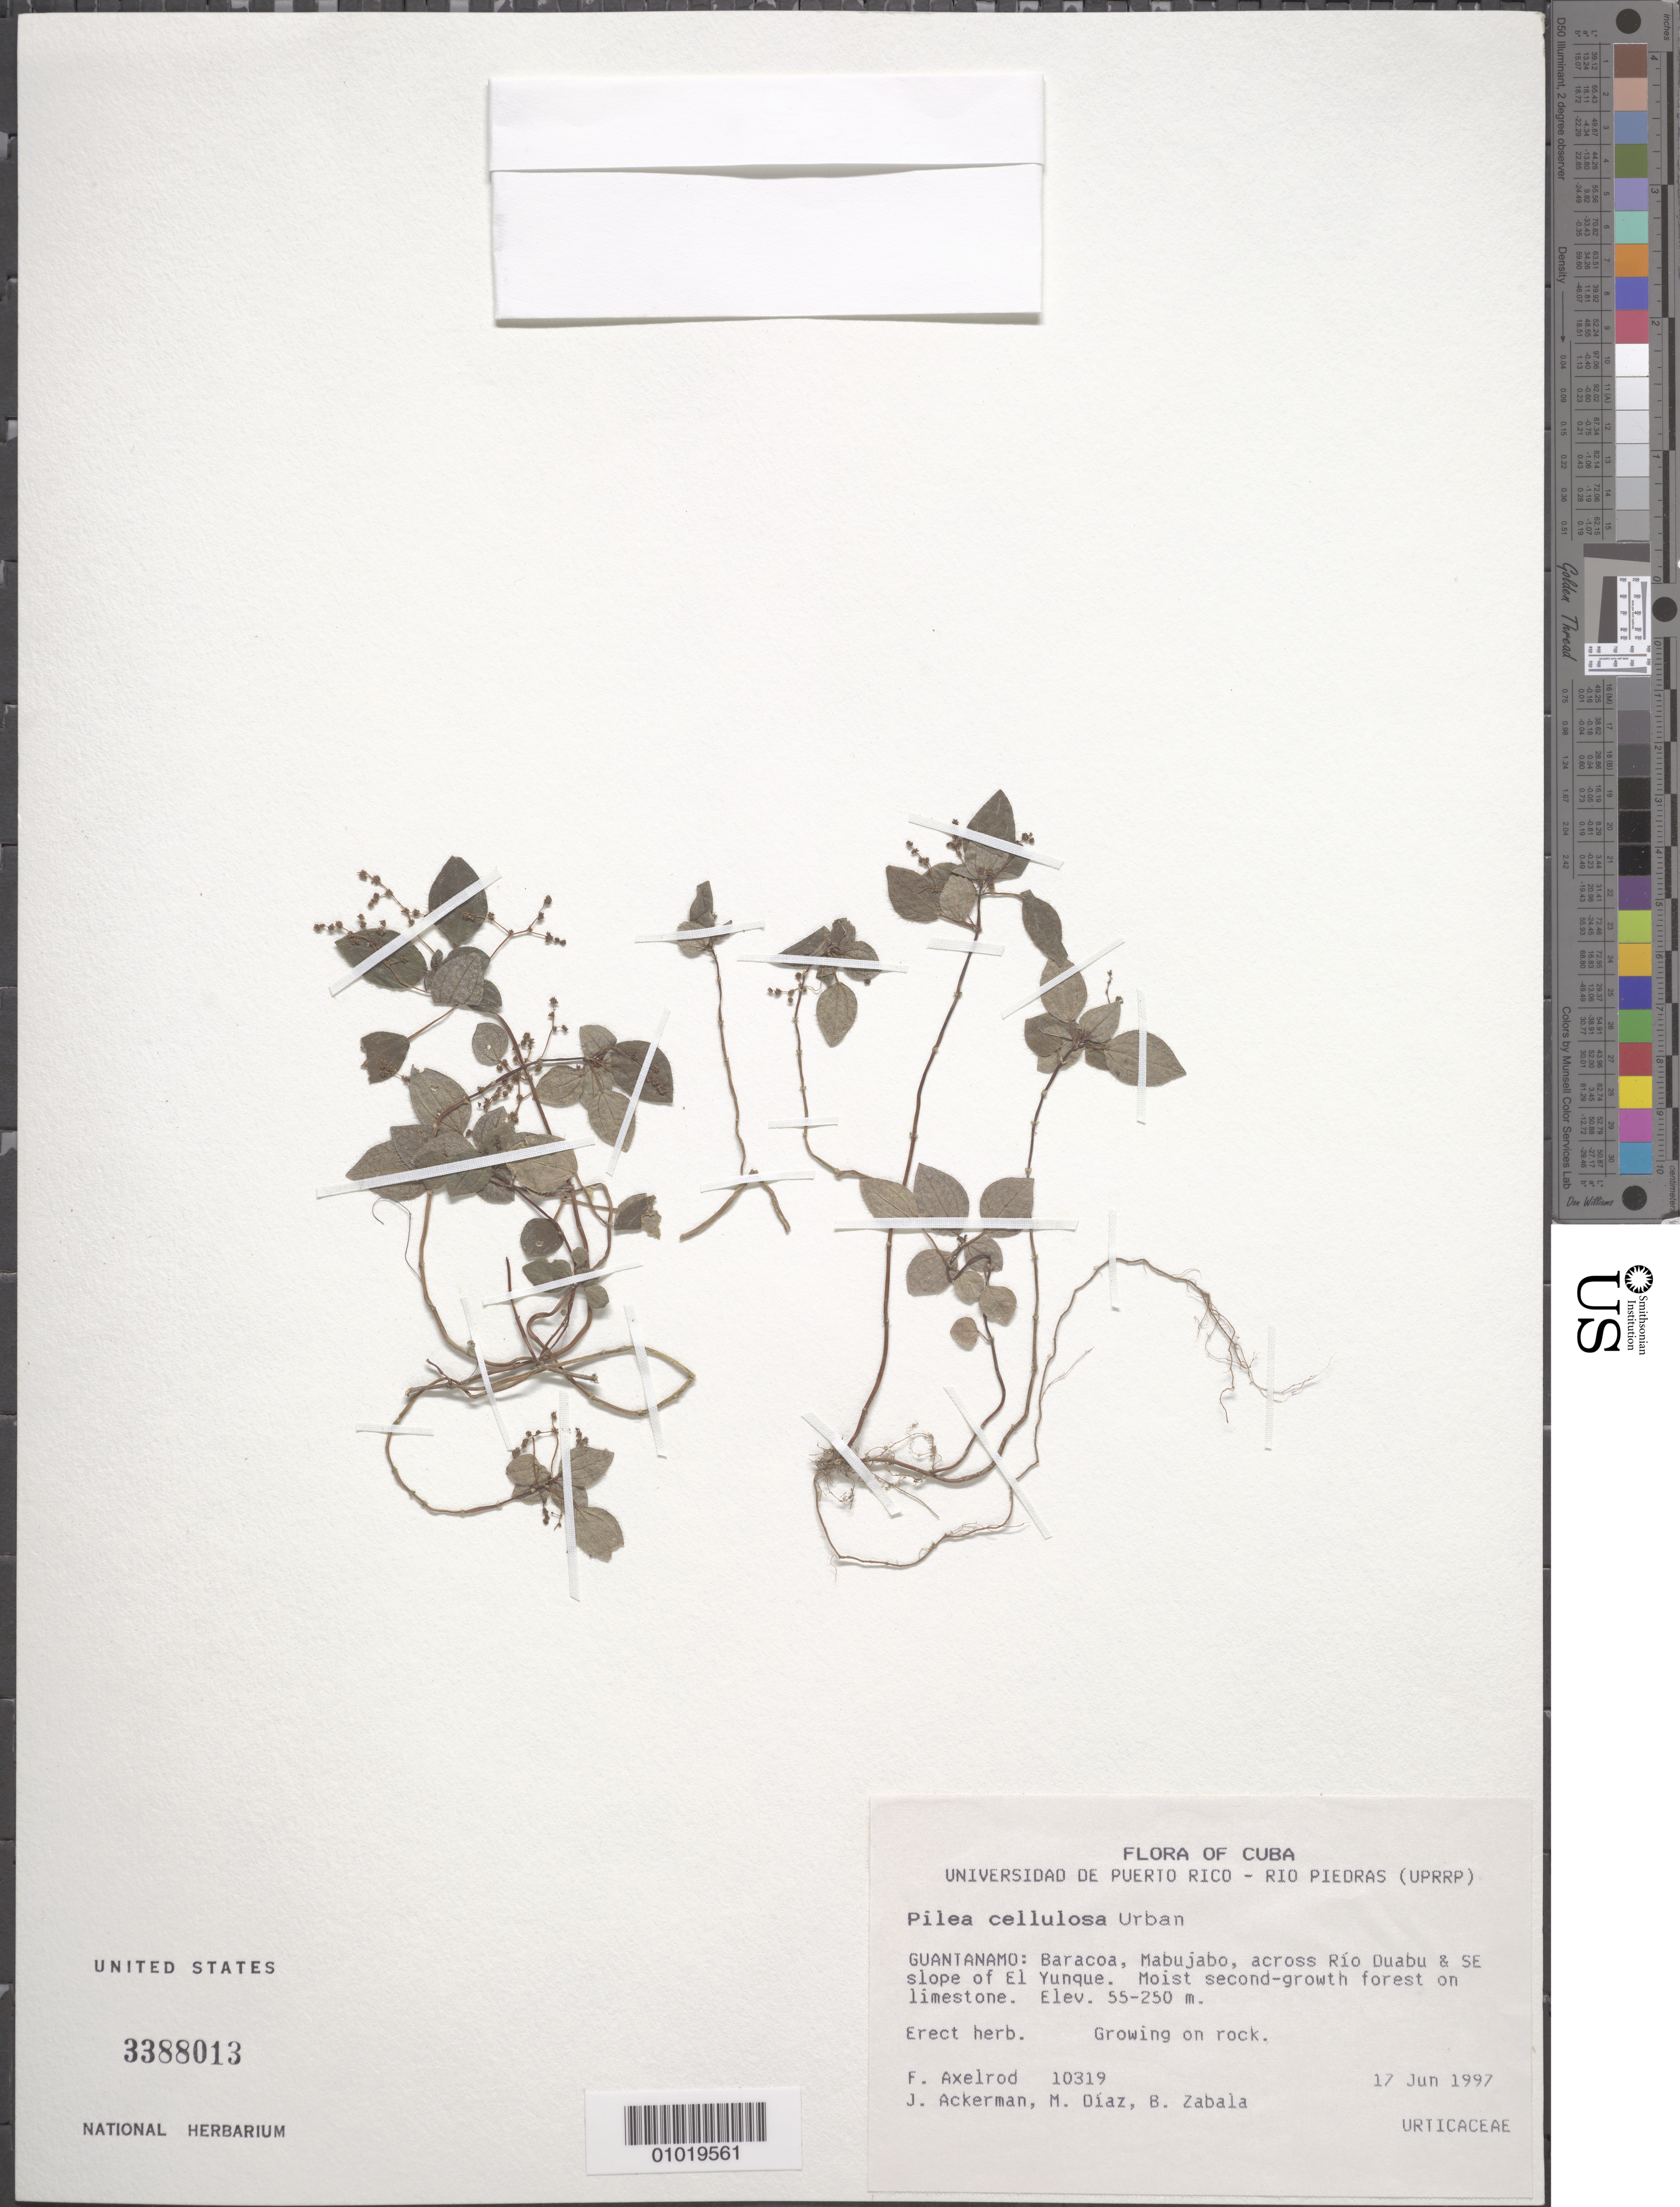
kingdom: Plantae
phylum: Tracheophyta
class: Magnoliopsida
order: Rosales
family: Urticaceae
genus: Pilea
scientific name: Pilea cellulosa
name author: Urb.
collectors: F. S. Axelrod, J. D. Ackerman, M. Díaz & B. Zabala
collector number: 10319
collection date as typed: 17 Jun 1997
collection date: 1997-06-17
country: Cuba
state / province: Guantánamo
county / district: Baracoa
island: Cuba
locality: Mabujo, across Rio Duabu & SE slope of El Yunque Moist second-growth forest on limestone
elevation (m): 55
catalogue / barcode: US 3388013